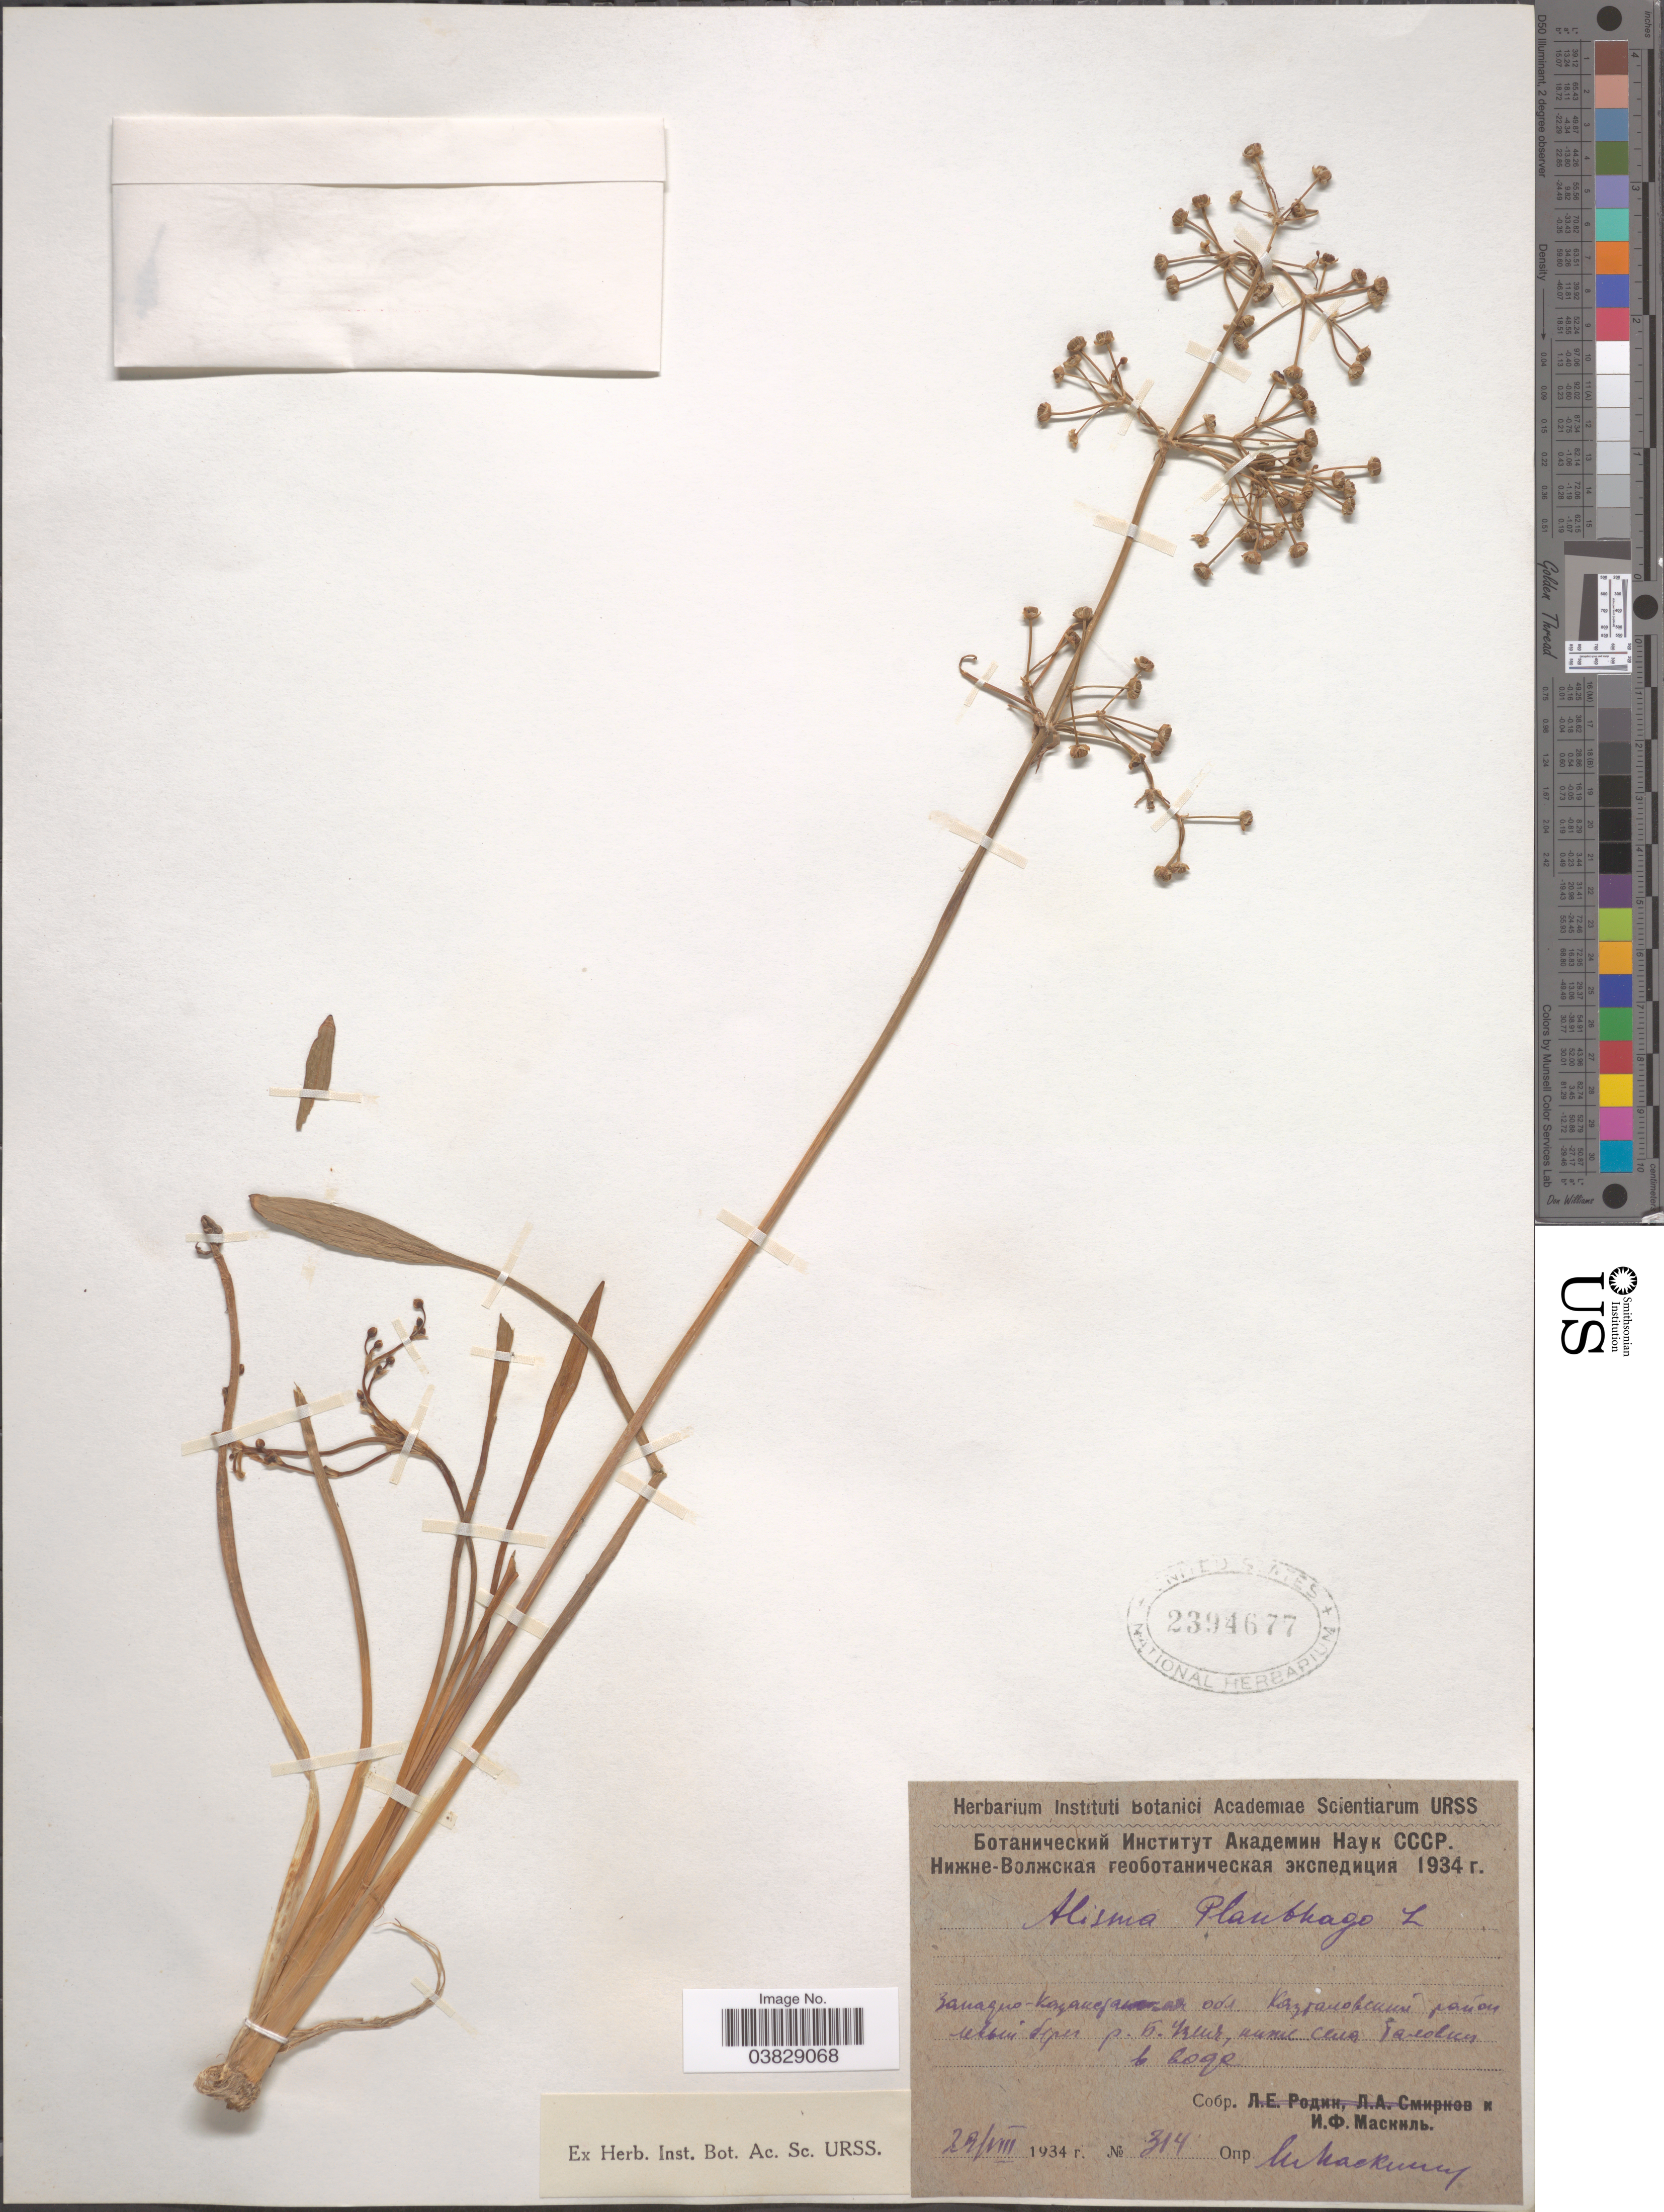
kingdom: Plantae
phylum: Tracheophyta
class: Liliopsida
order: Alismatales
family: Alismataceae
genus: Alisma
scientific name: Alisma plantago-aquatica var. americanum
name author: L.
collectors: I. Maskil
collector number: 314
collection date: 1934-08-29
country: Kazakhstan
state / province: West Kazakhstan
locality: Kaztalovka Aūdany, near village Talovka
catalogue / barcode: US 2394677